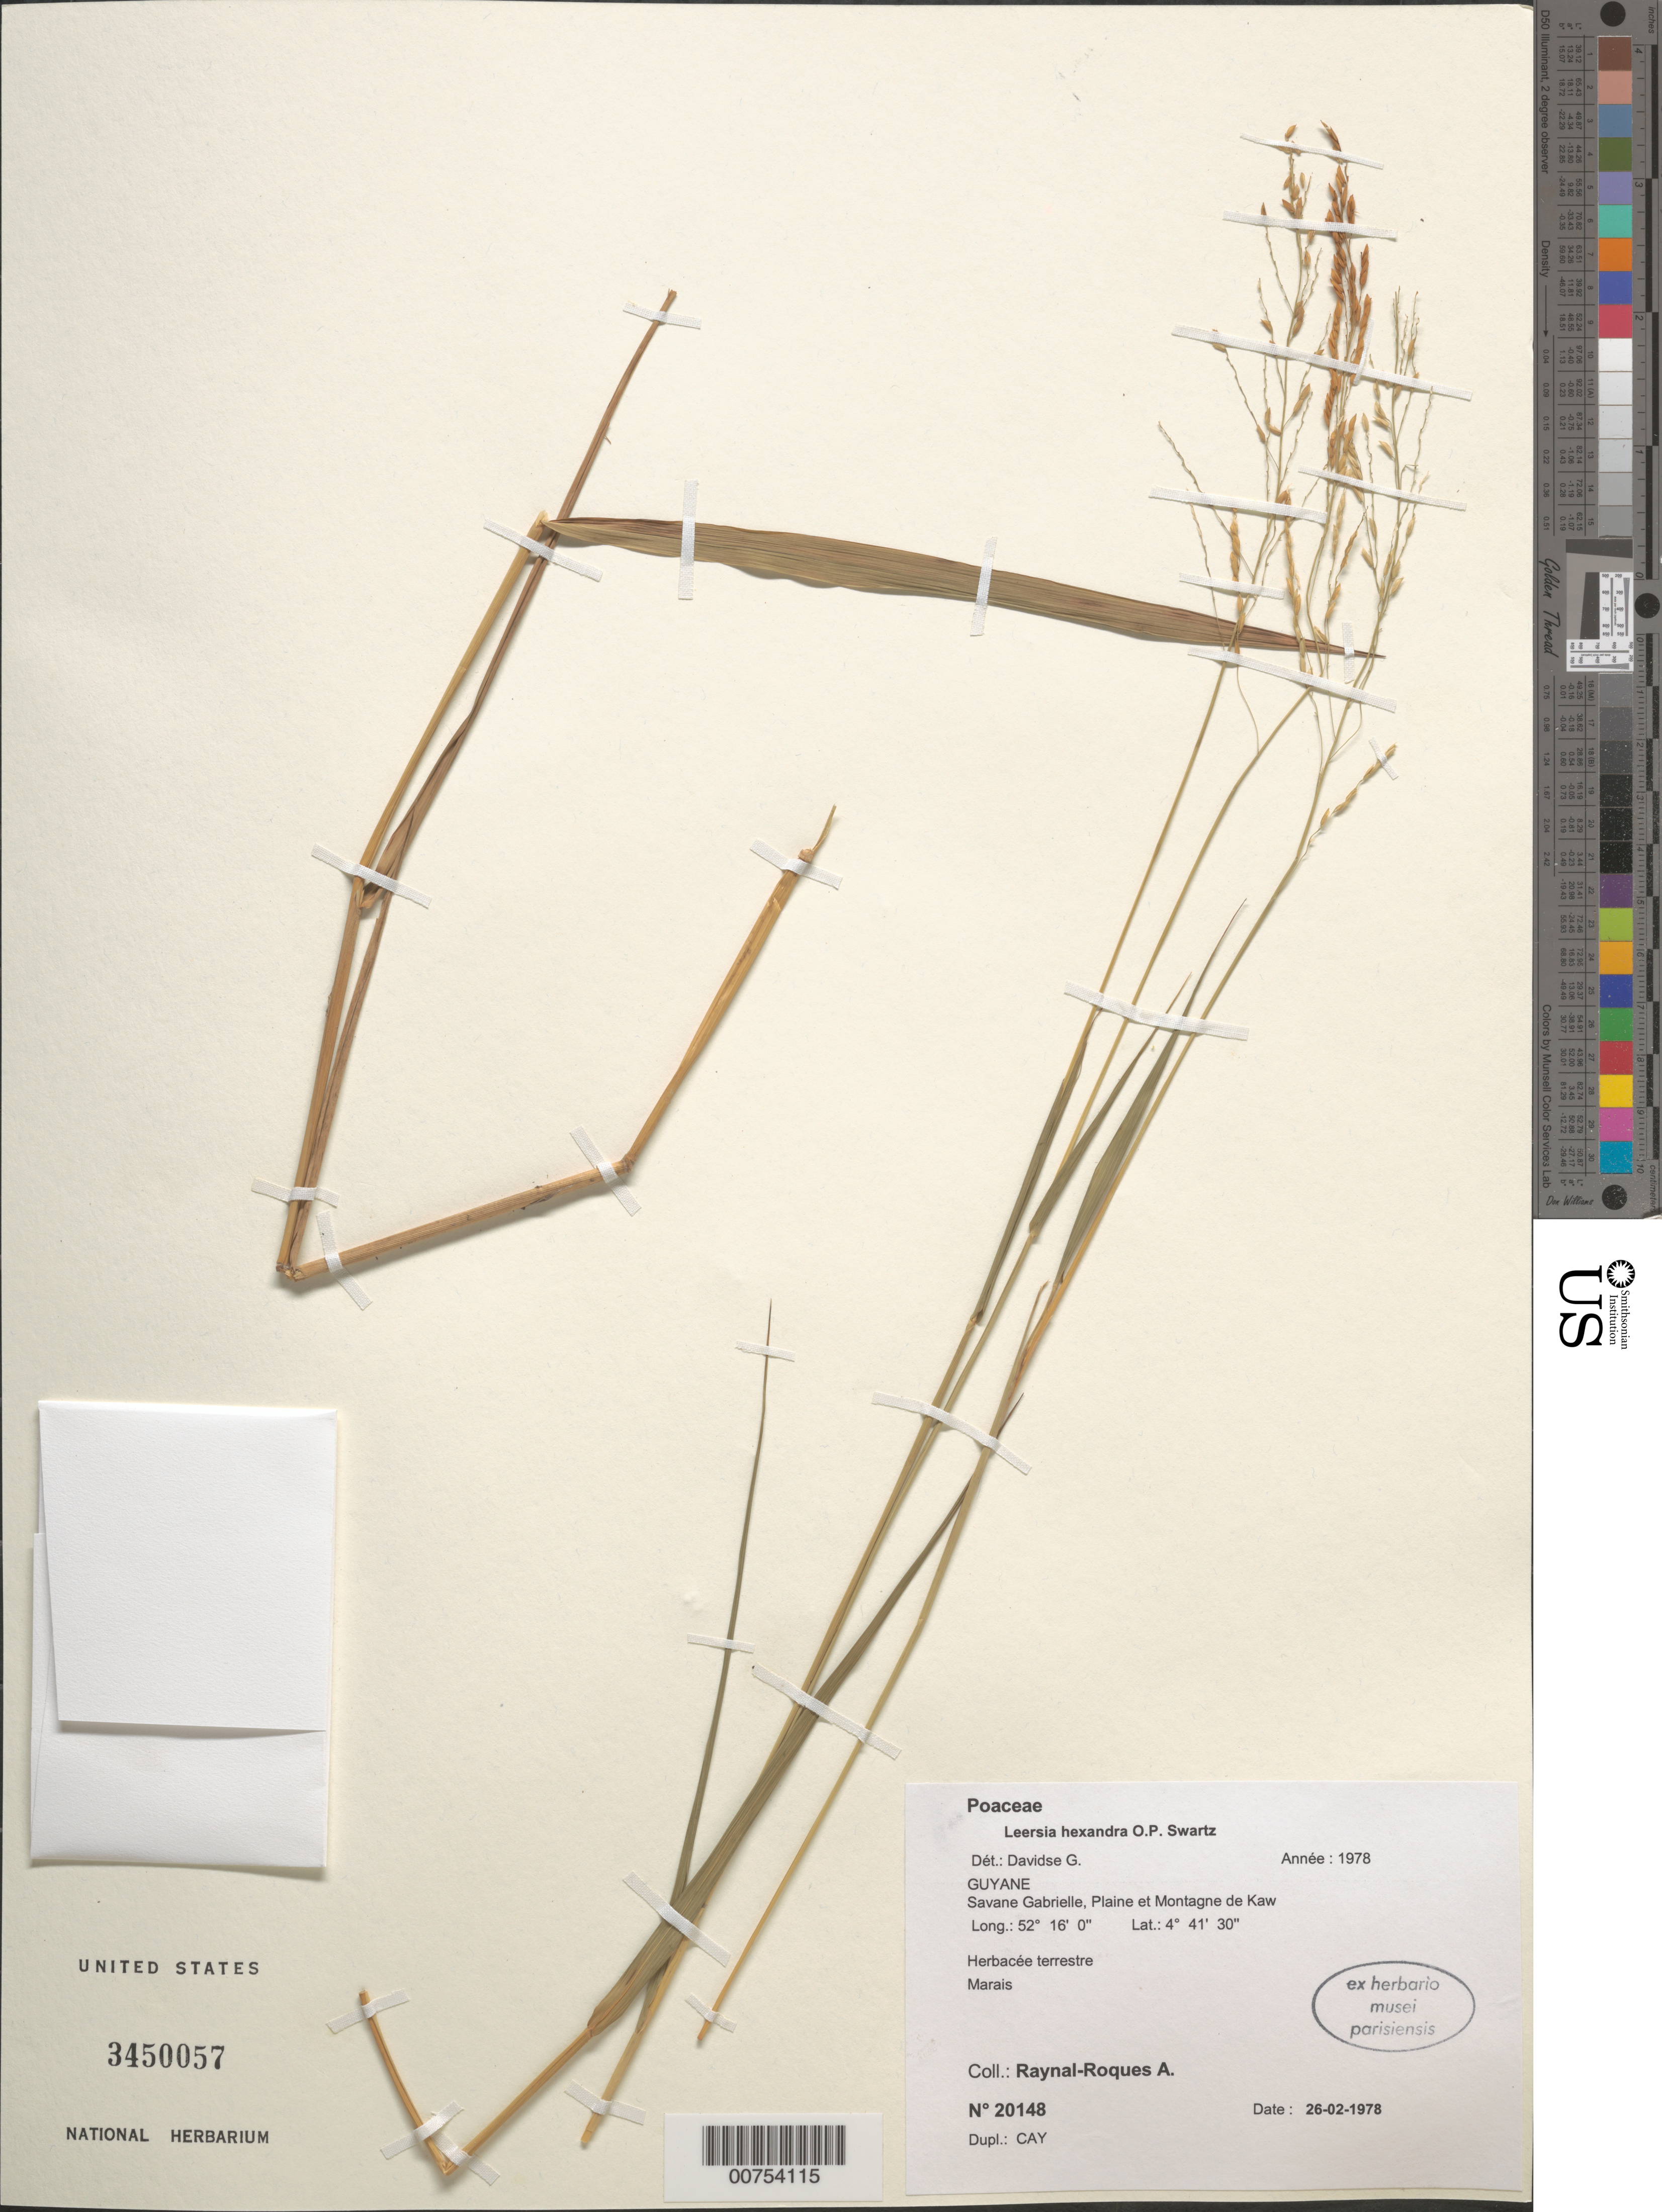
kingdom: Plantae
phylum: Tracheophyta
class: Liliopsida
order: Poales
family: Poaceae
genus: Leersia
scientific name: Leersia hexandra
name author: Sw.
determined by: Davidse, Gerrit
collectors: A. M. Raynal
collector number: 20148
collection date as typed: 26-Feb-78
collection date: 1978-02-26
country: French Guiana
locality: Savane Gabrielle, Plaine et Montagne de Kaw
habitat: Marsh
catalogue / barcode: US 3450057